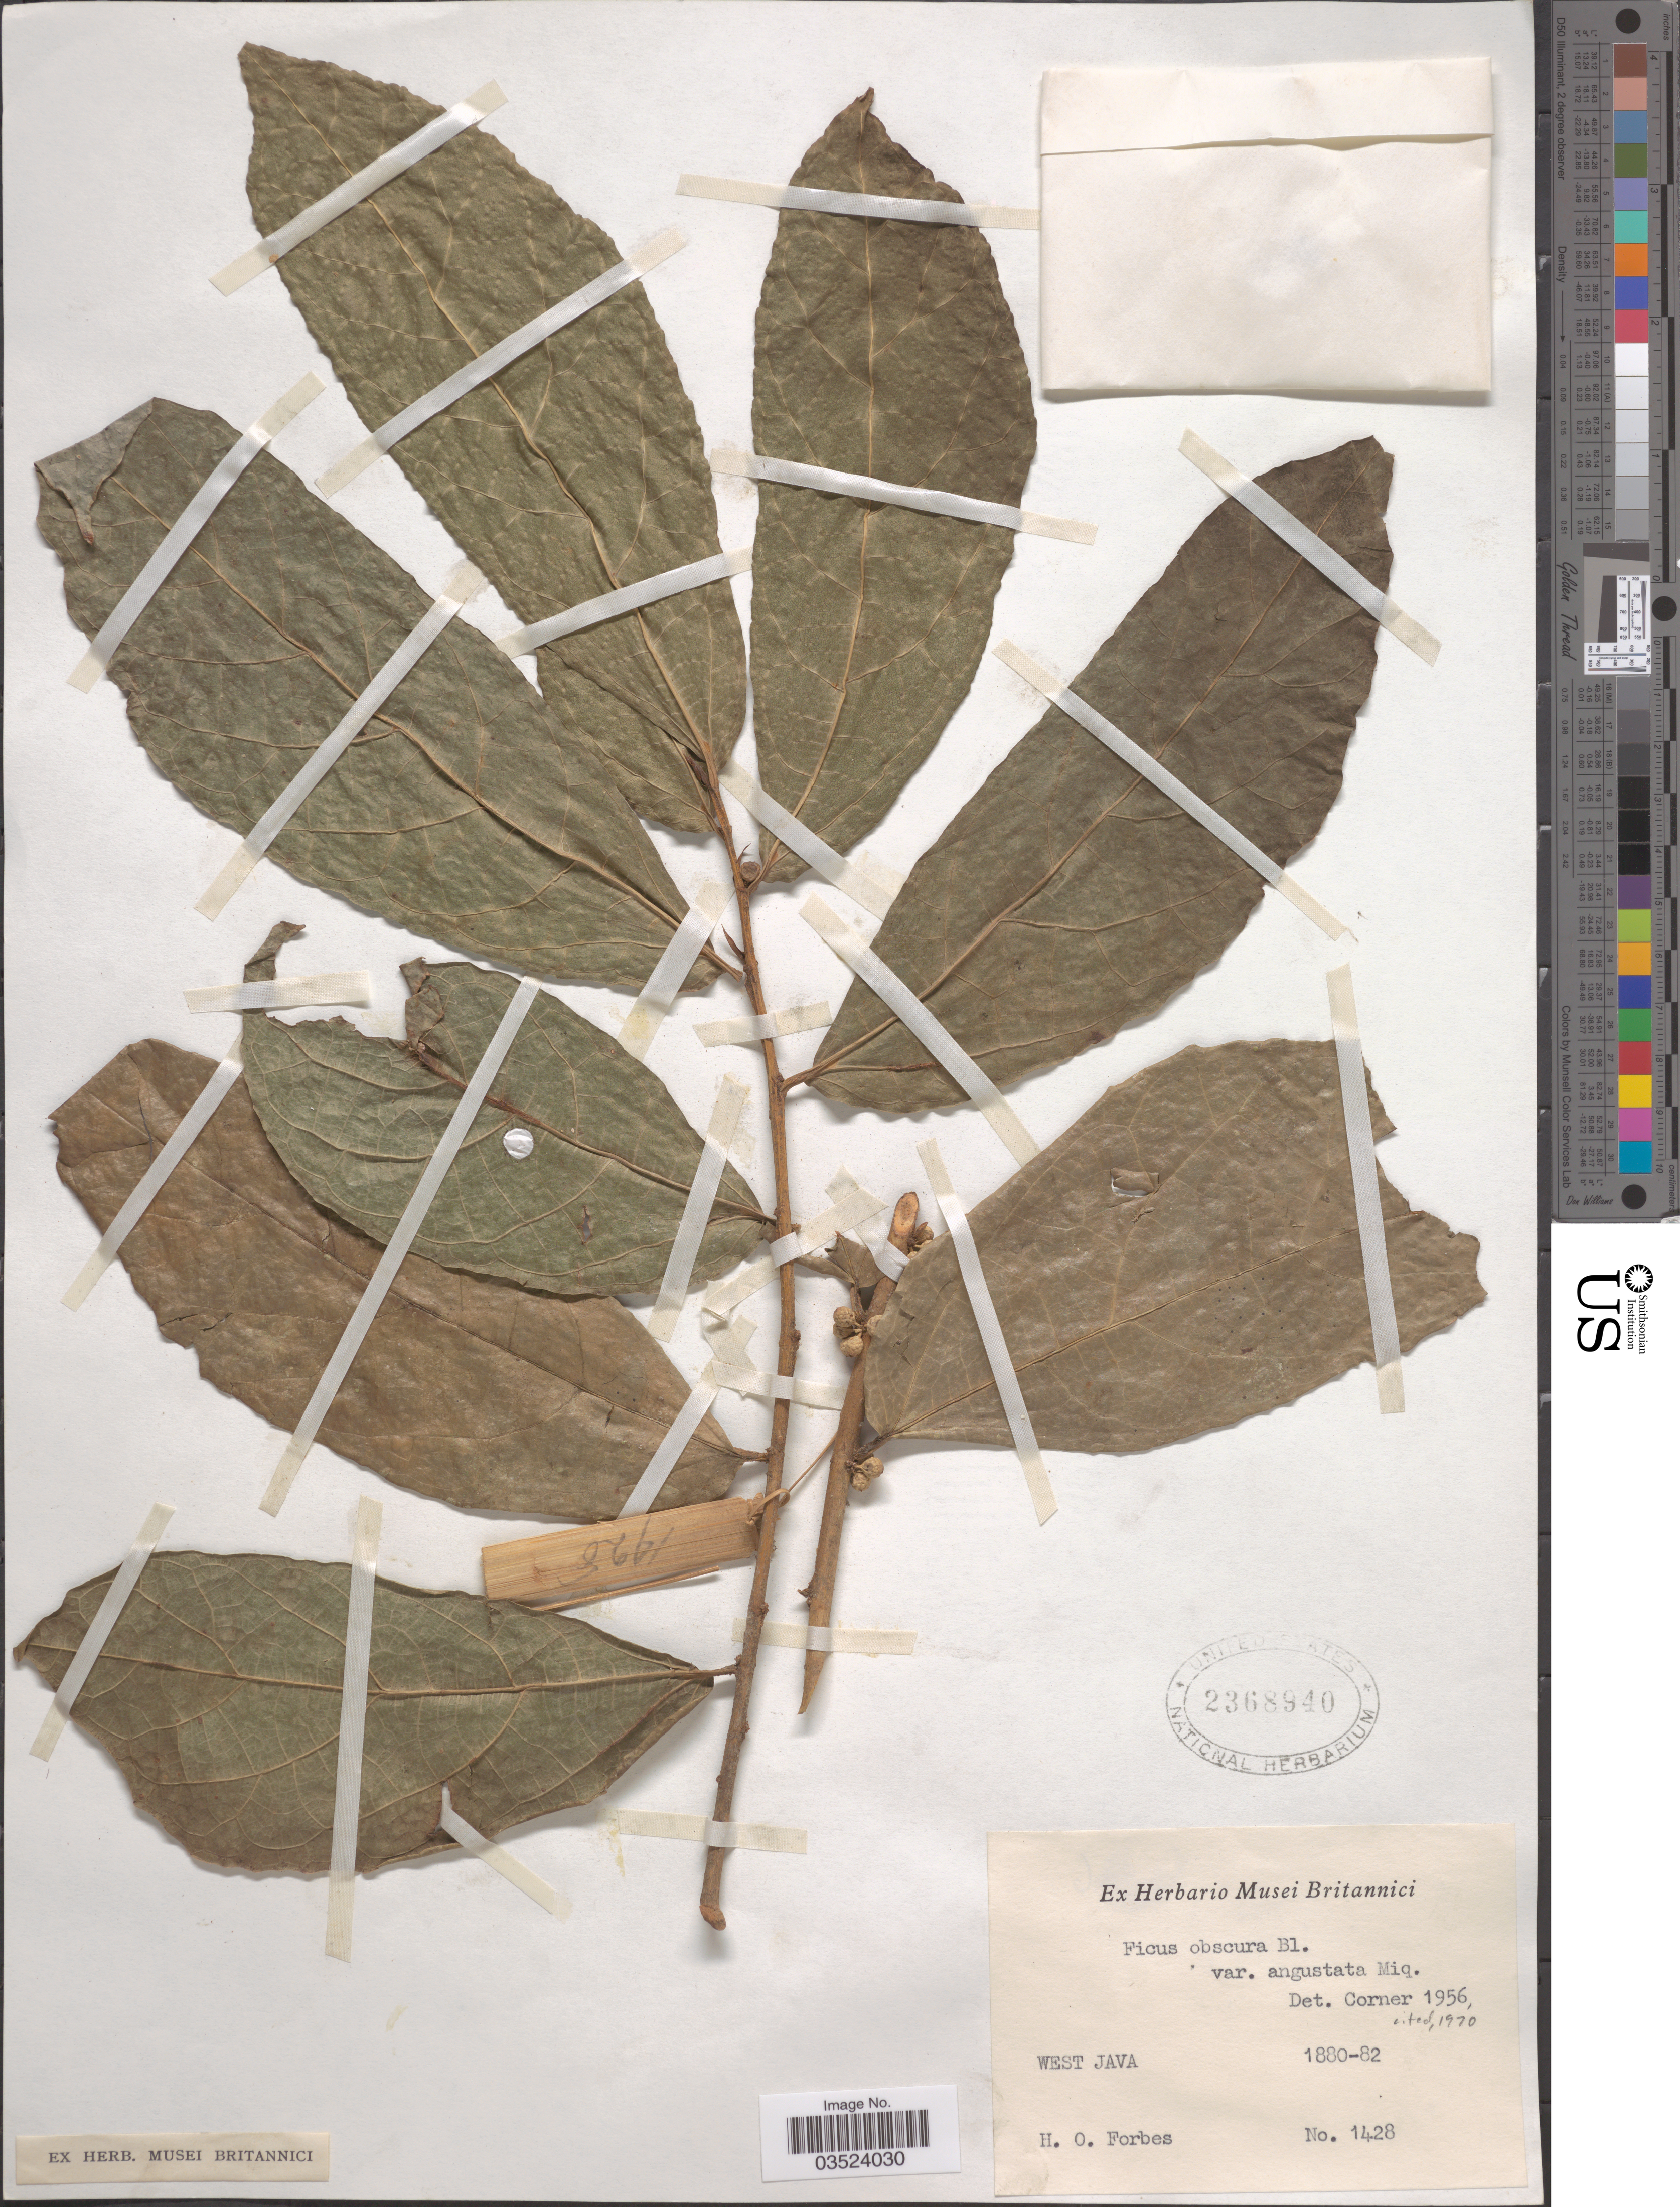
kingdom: Plantae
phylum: Tracheophyta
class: Magnoliopsida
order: Rosales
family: Moraceae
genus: Ficus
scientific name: Ficus obscura var. angustata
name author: (Miq.) Corner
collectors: H. O. Forbes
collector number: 1428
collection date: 1880/1882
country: Indonesia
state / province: Java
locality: West Java.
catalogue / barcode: US 2368940